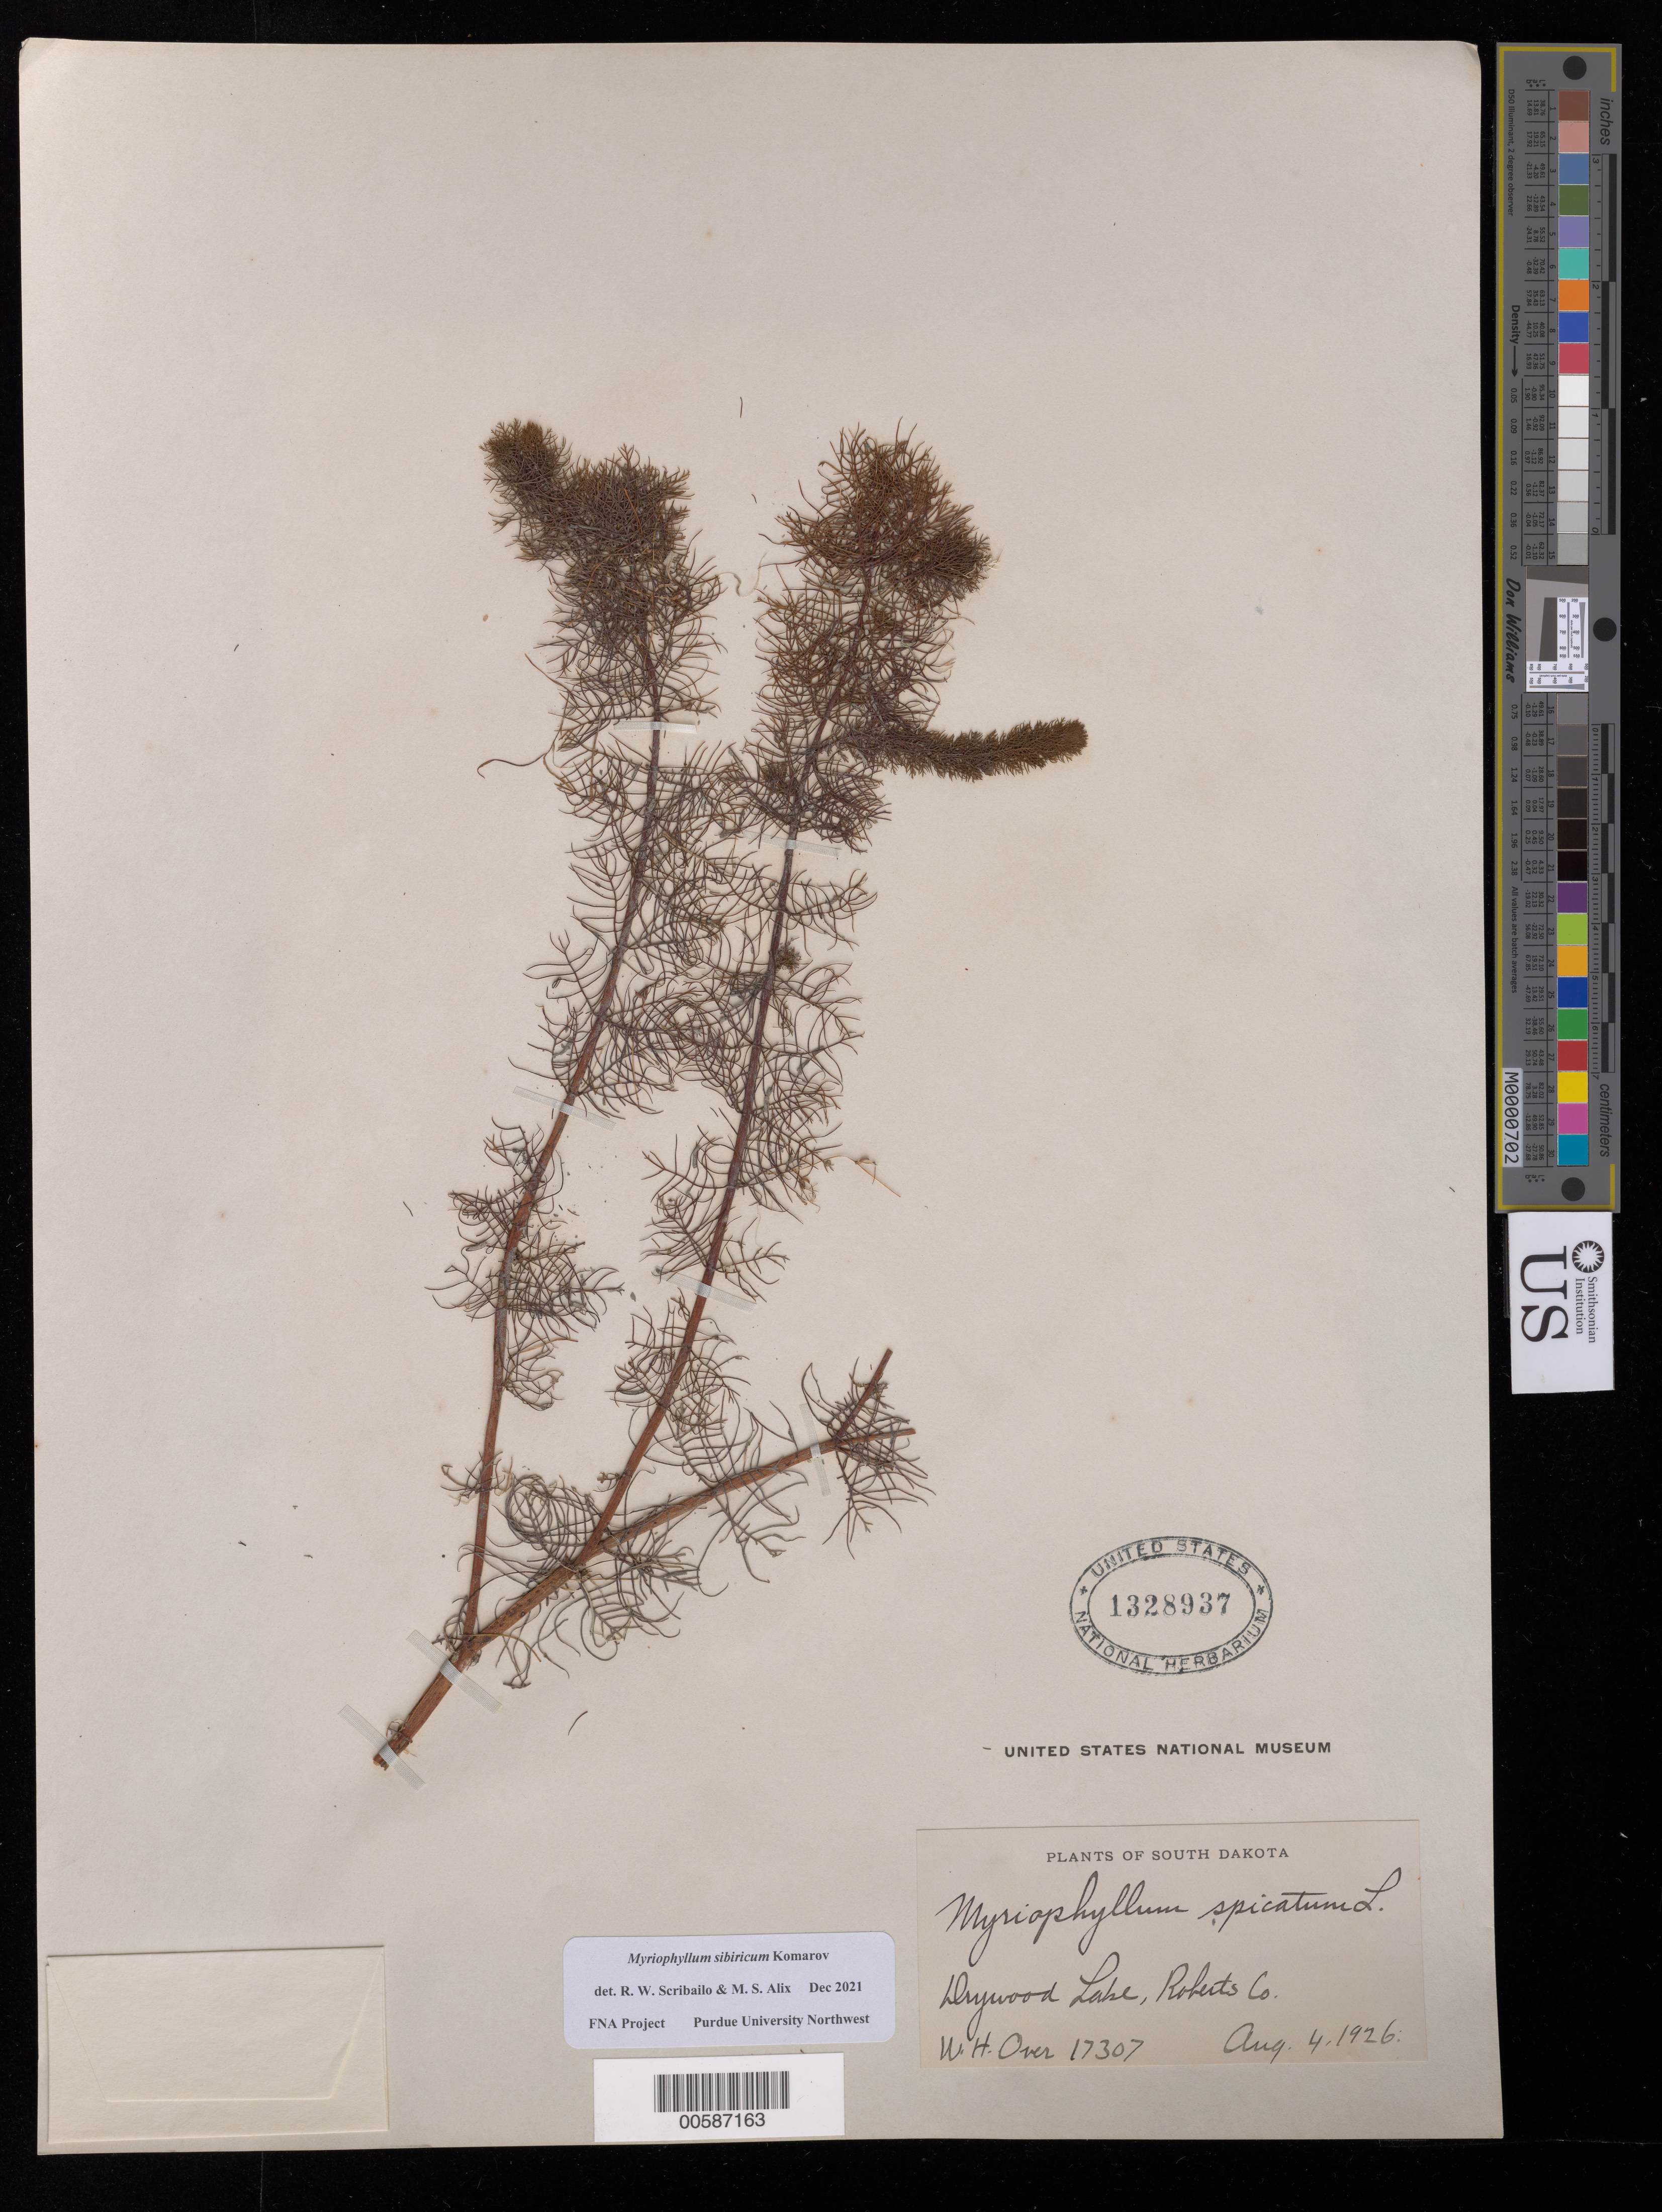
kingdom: Plantae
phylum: Tracheophyta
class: Magnoliopsida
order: Saxifragales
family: Haloragaceae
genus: Myriophyllum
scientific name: Myriophyllum sibiricum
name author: Kom.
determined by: Scribailo, R. W.; Alix, M. S.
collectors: W. Over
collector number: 17307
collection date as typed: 04 Aug 1926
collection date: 1926-08-04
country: United States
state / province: South Dakota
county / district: Roberts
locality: Drywood Lake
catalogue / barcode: US 1328937